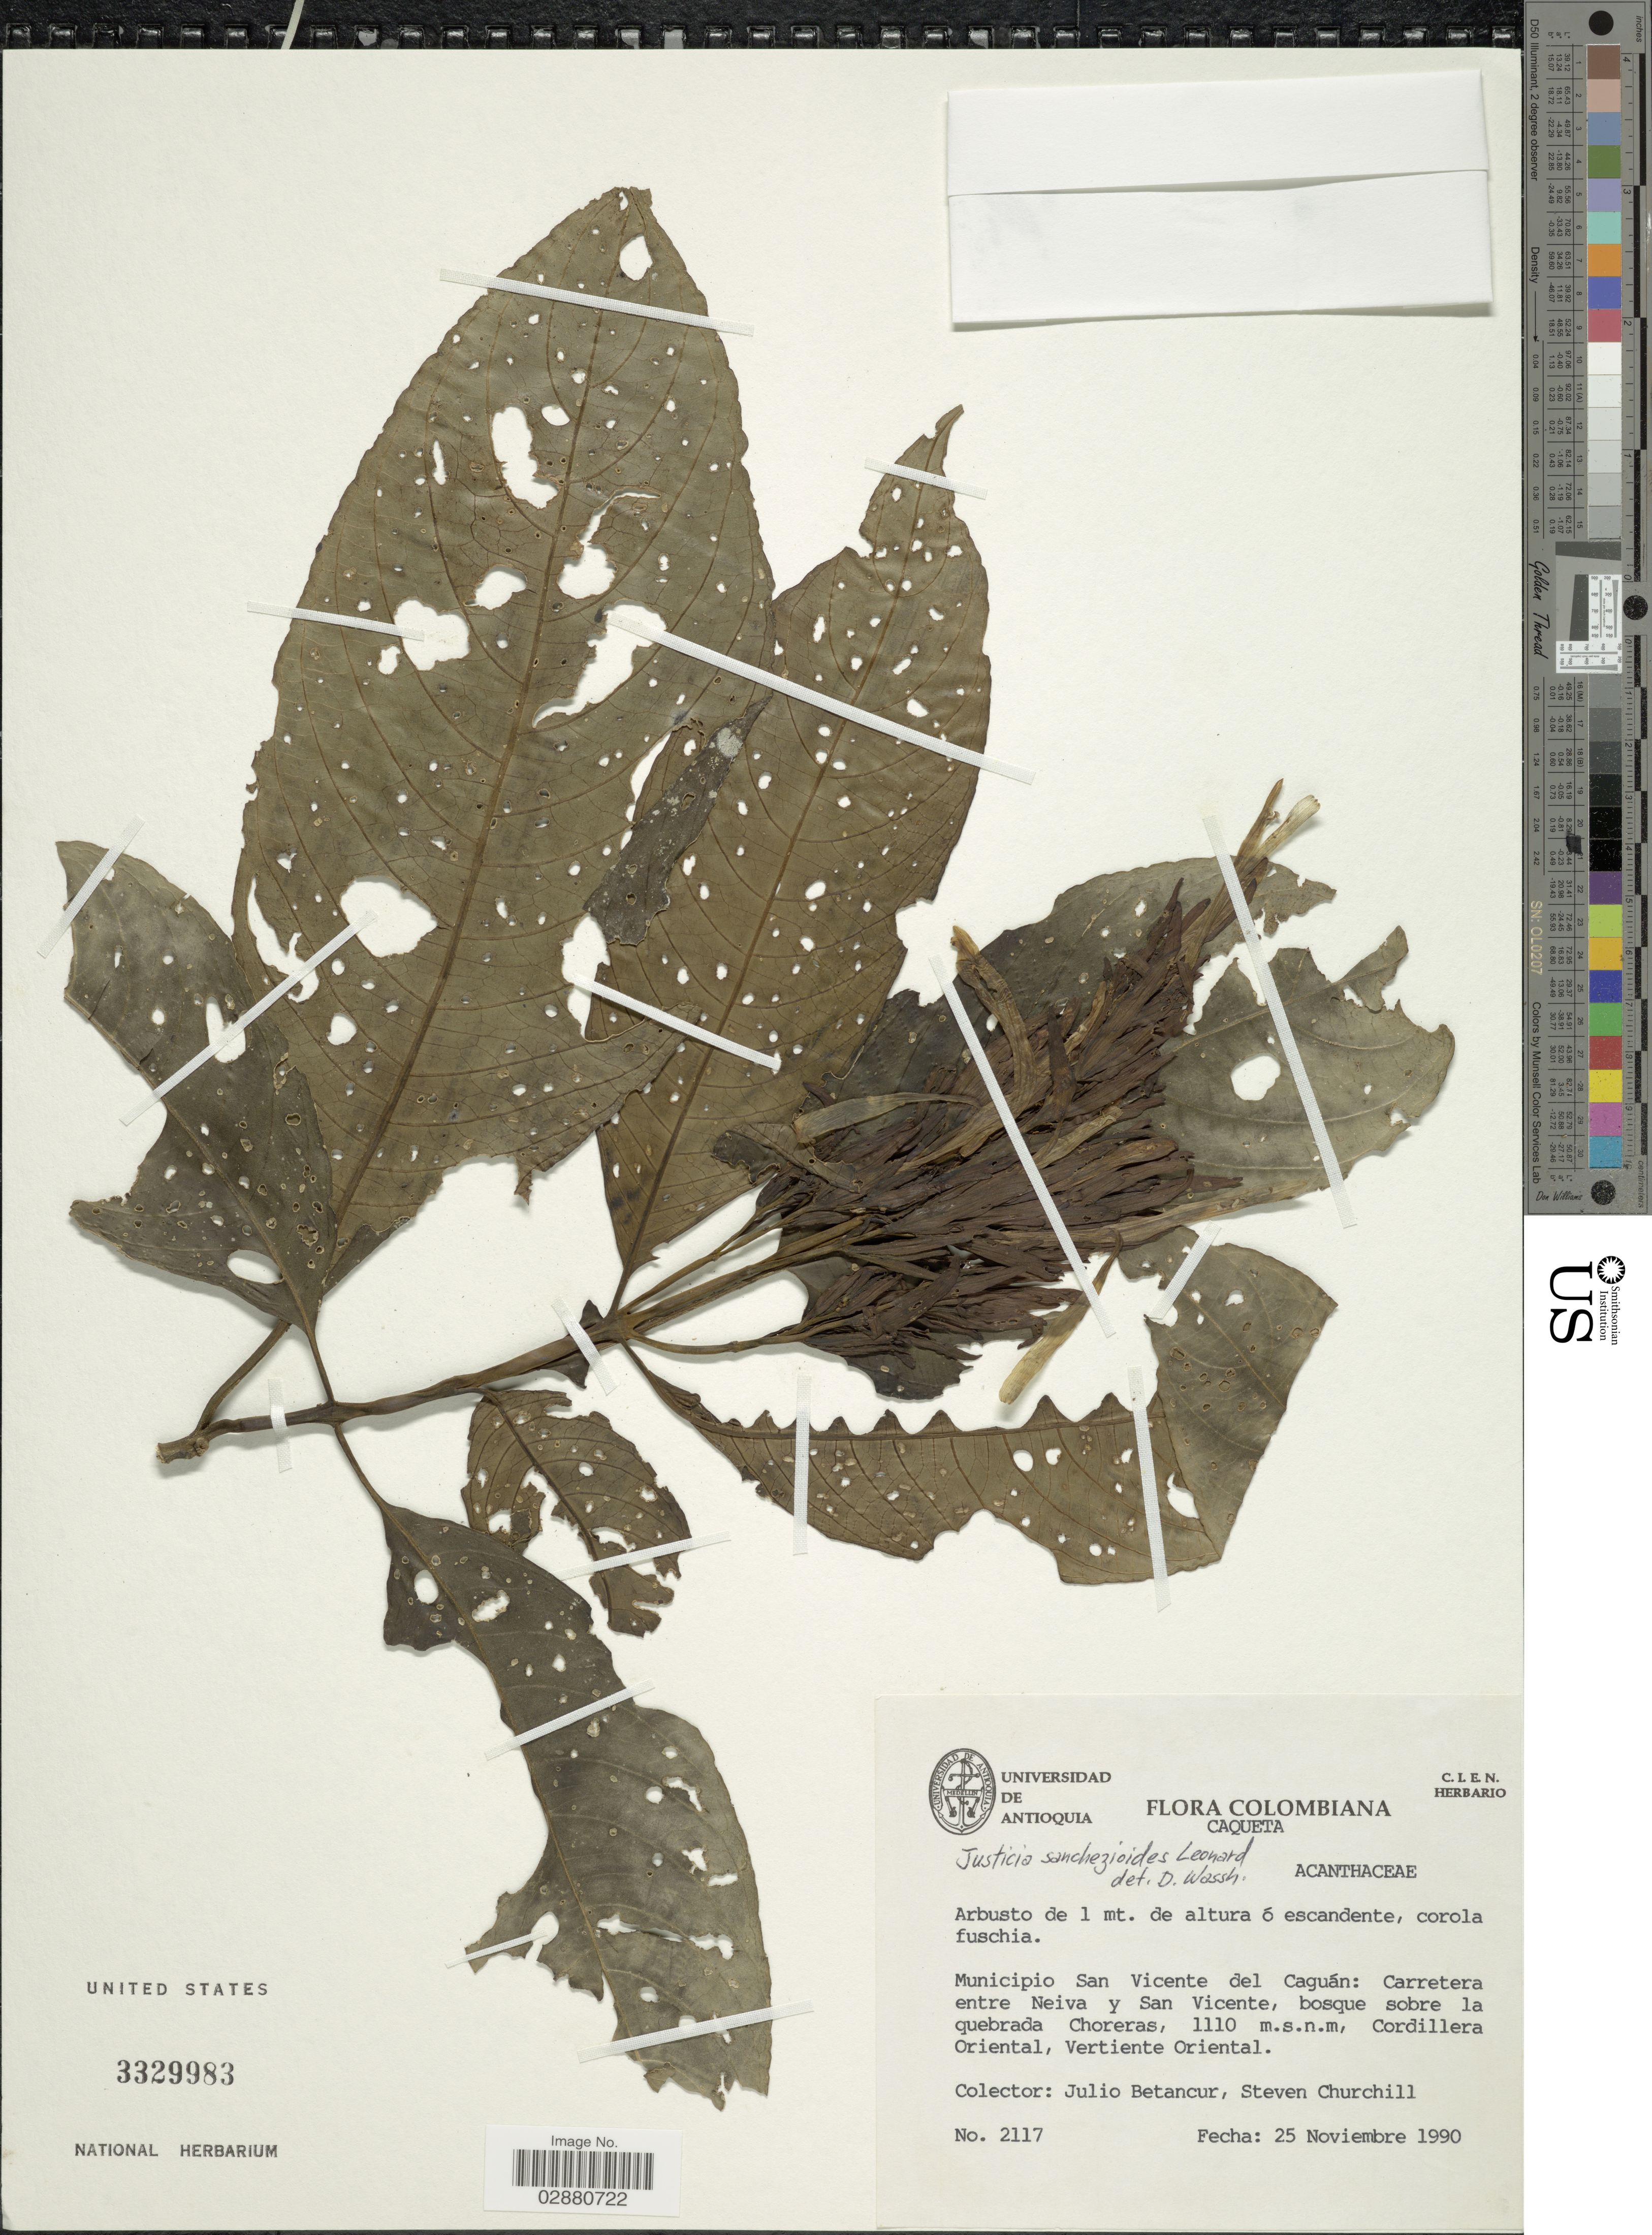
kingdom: Plantae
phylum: Tracheophyta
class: Magnoliopsida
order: Lamiales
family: Acanthaceae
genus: Justicia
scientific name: Justicia sanchezioides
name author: Leonard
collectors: J. Betancur & S. Churchill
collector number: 2117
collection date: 1990-11-25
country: Colombia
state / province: Caquetá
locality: Municipio San Vicente del Caguán: Carretera entre Neiva y San Vicente, bosque sobre la quebrada Choreras. Cordillera Oriental, Vertiente Oriental.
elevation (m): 1110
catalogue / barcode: US 3329983